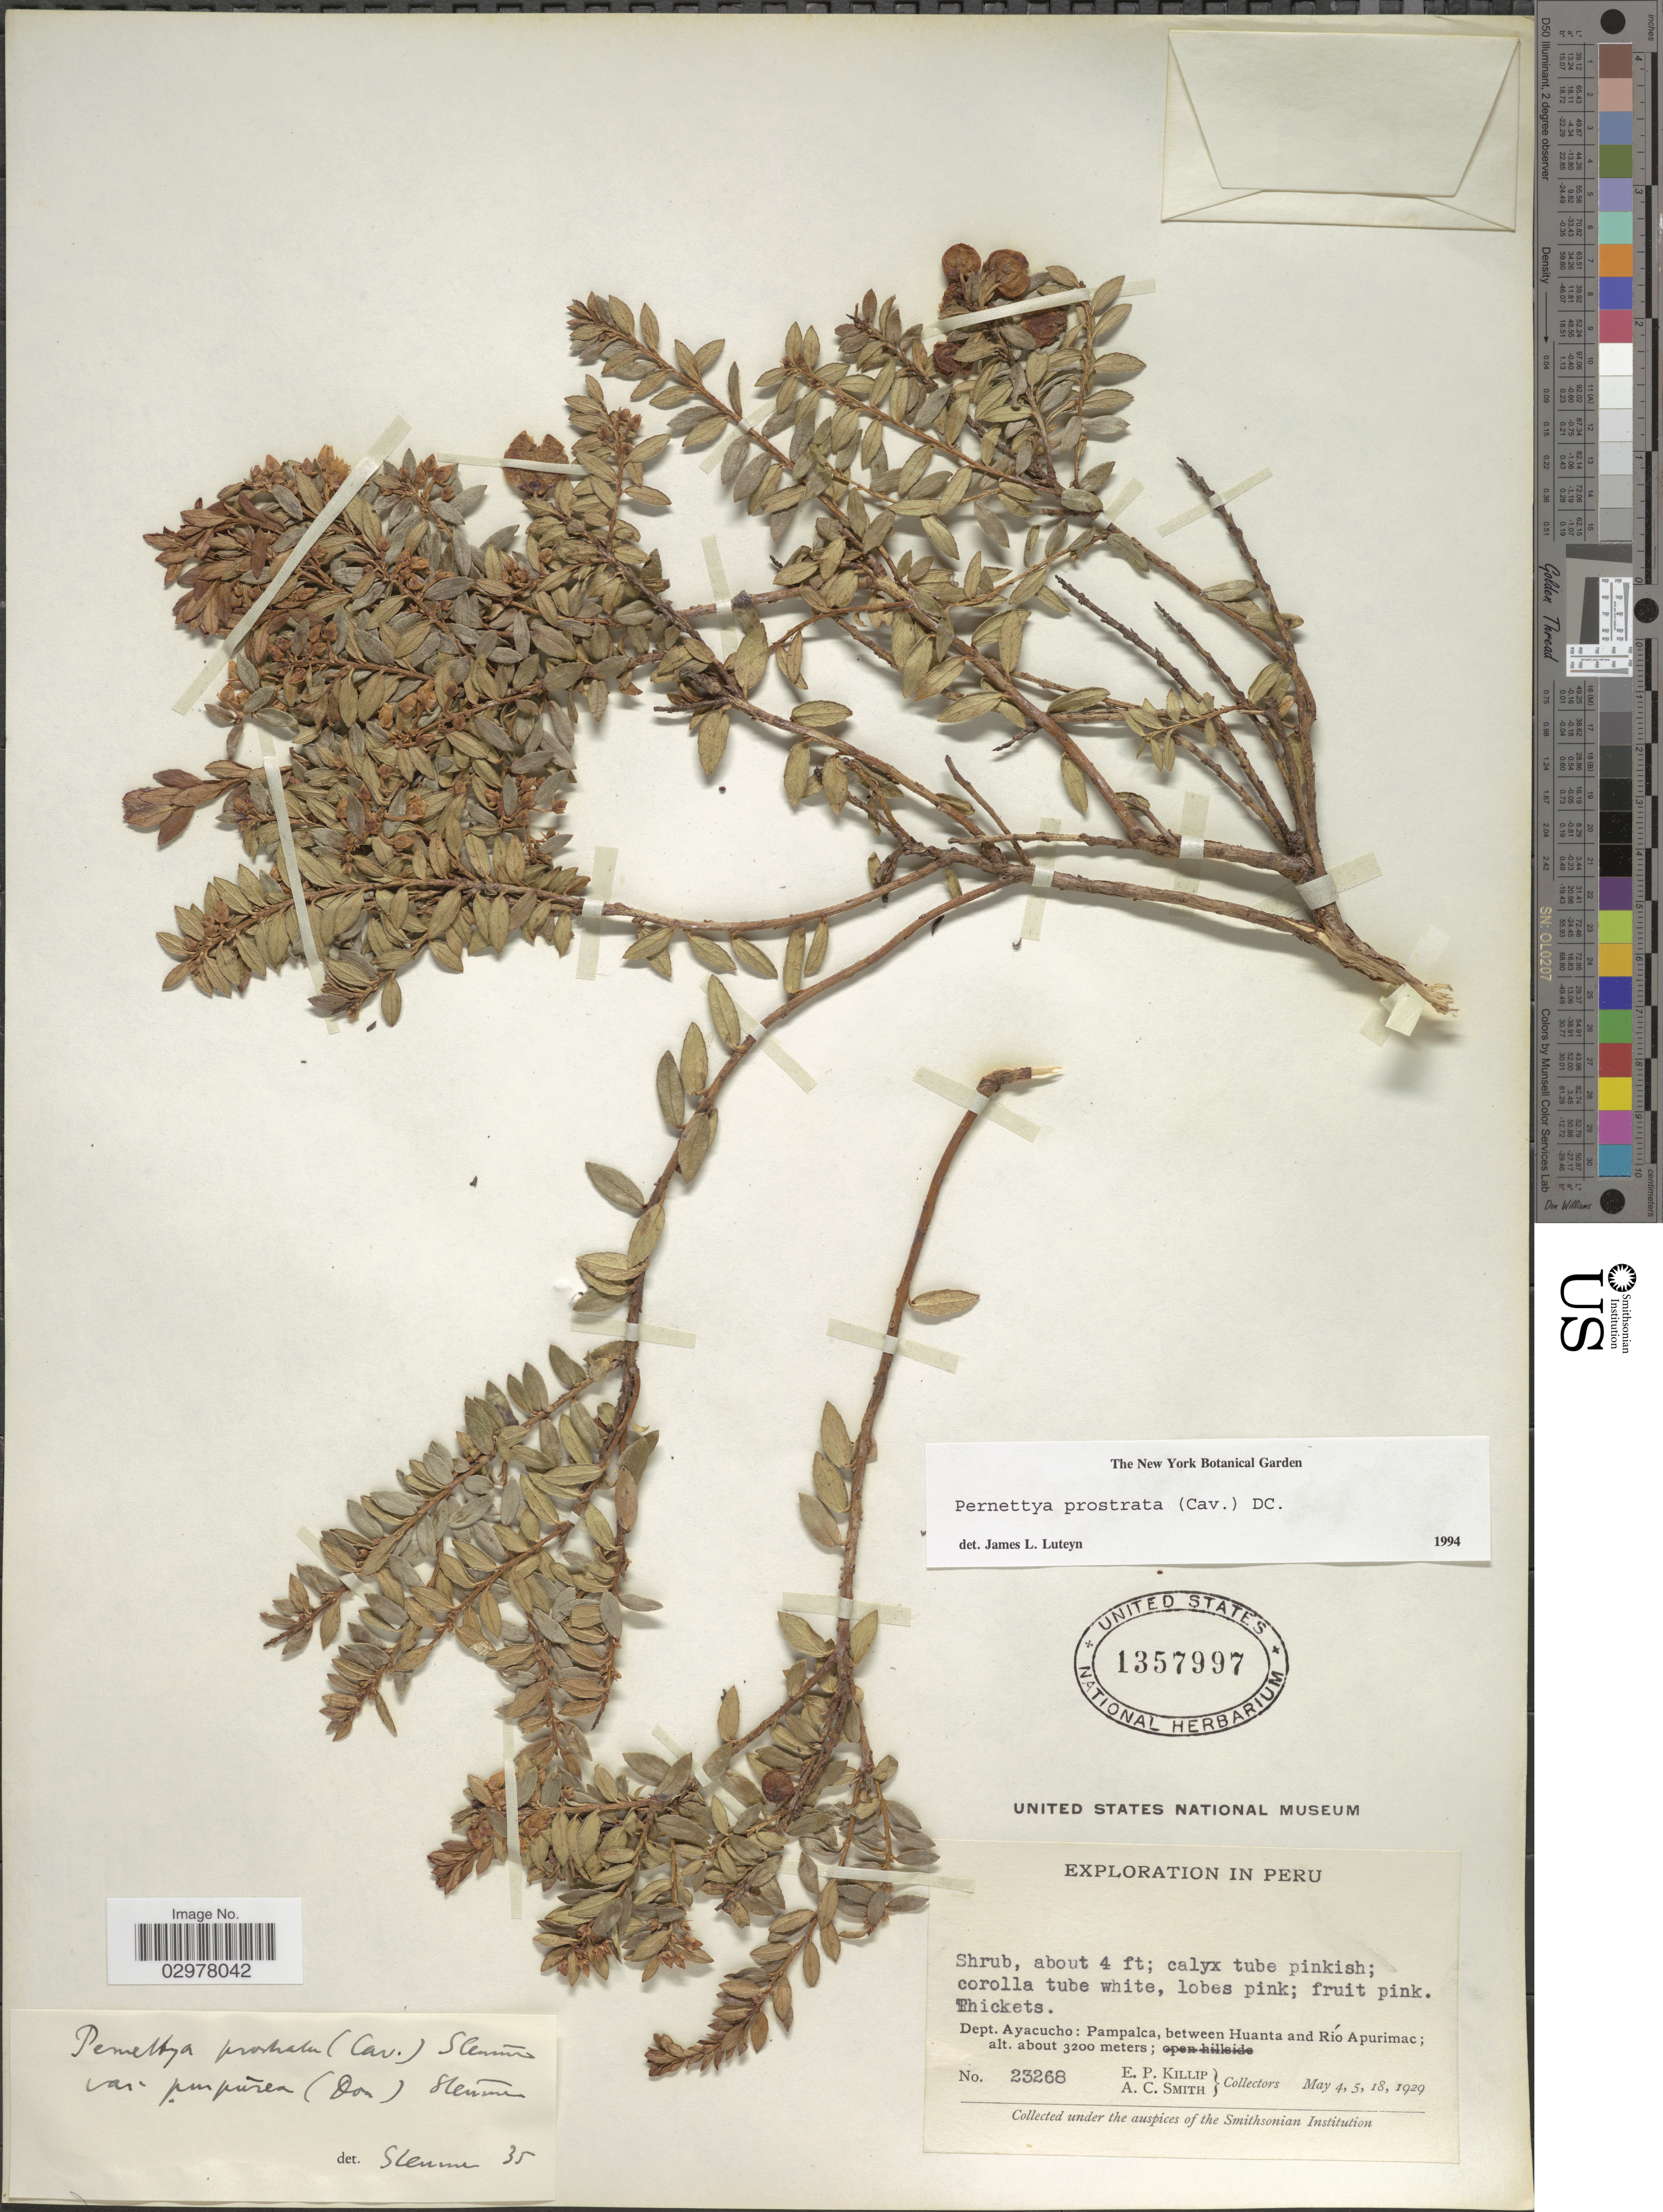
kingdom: Plantae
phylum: Tracheophyta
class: Magnoliopsida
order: Ericales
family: Ericaceae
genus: Pernettya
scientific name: Pernettya prostrata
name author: (Cav.) DC.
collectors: E. P. Killip & A. C. Smith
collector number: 23268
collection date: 1929-05-04/1929-05-18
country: Peru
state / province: Ayacucho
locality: Dept. Ayacucho: Pampalca, between Huanta and Río Apurimac.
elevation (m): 3200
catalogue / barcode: US 1357997